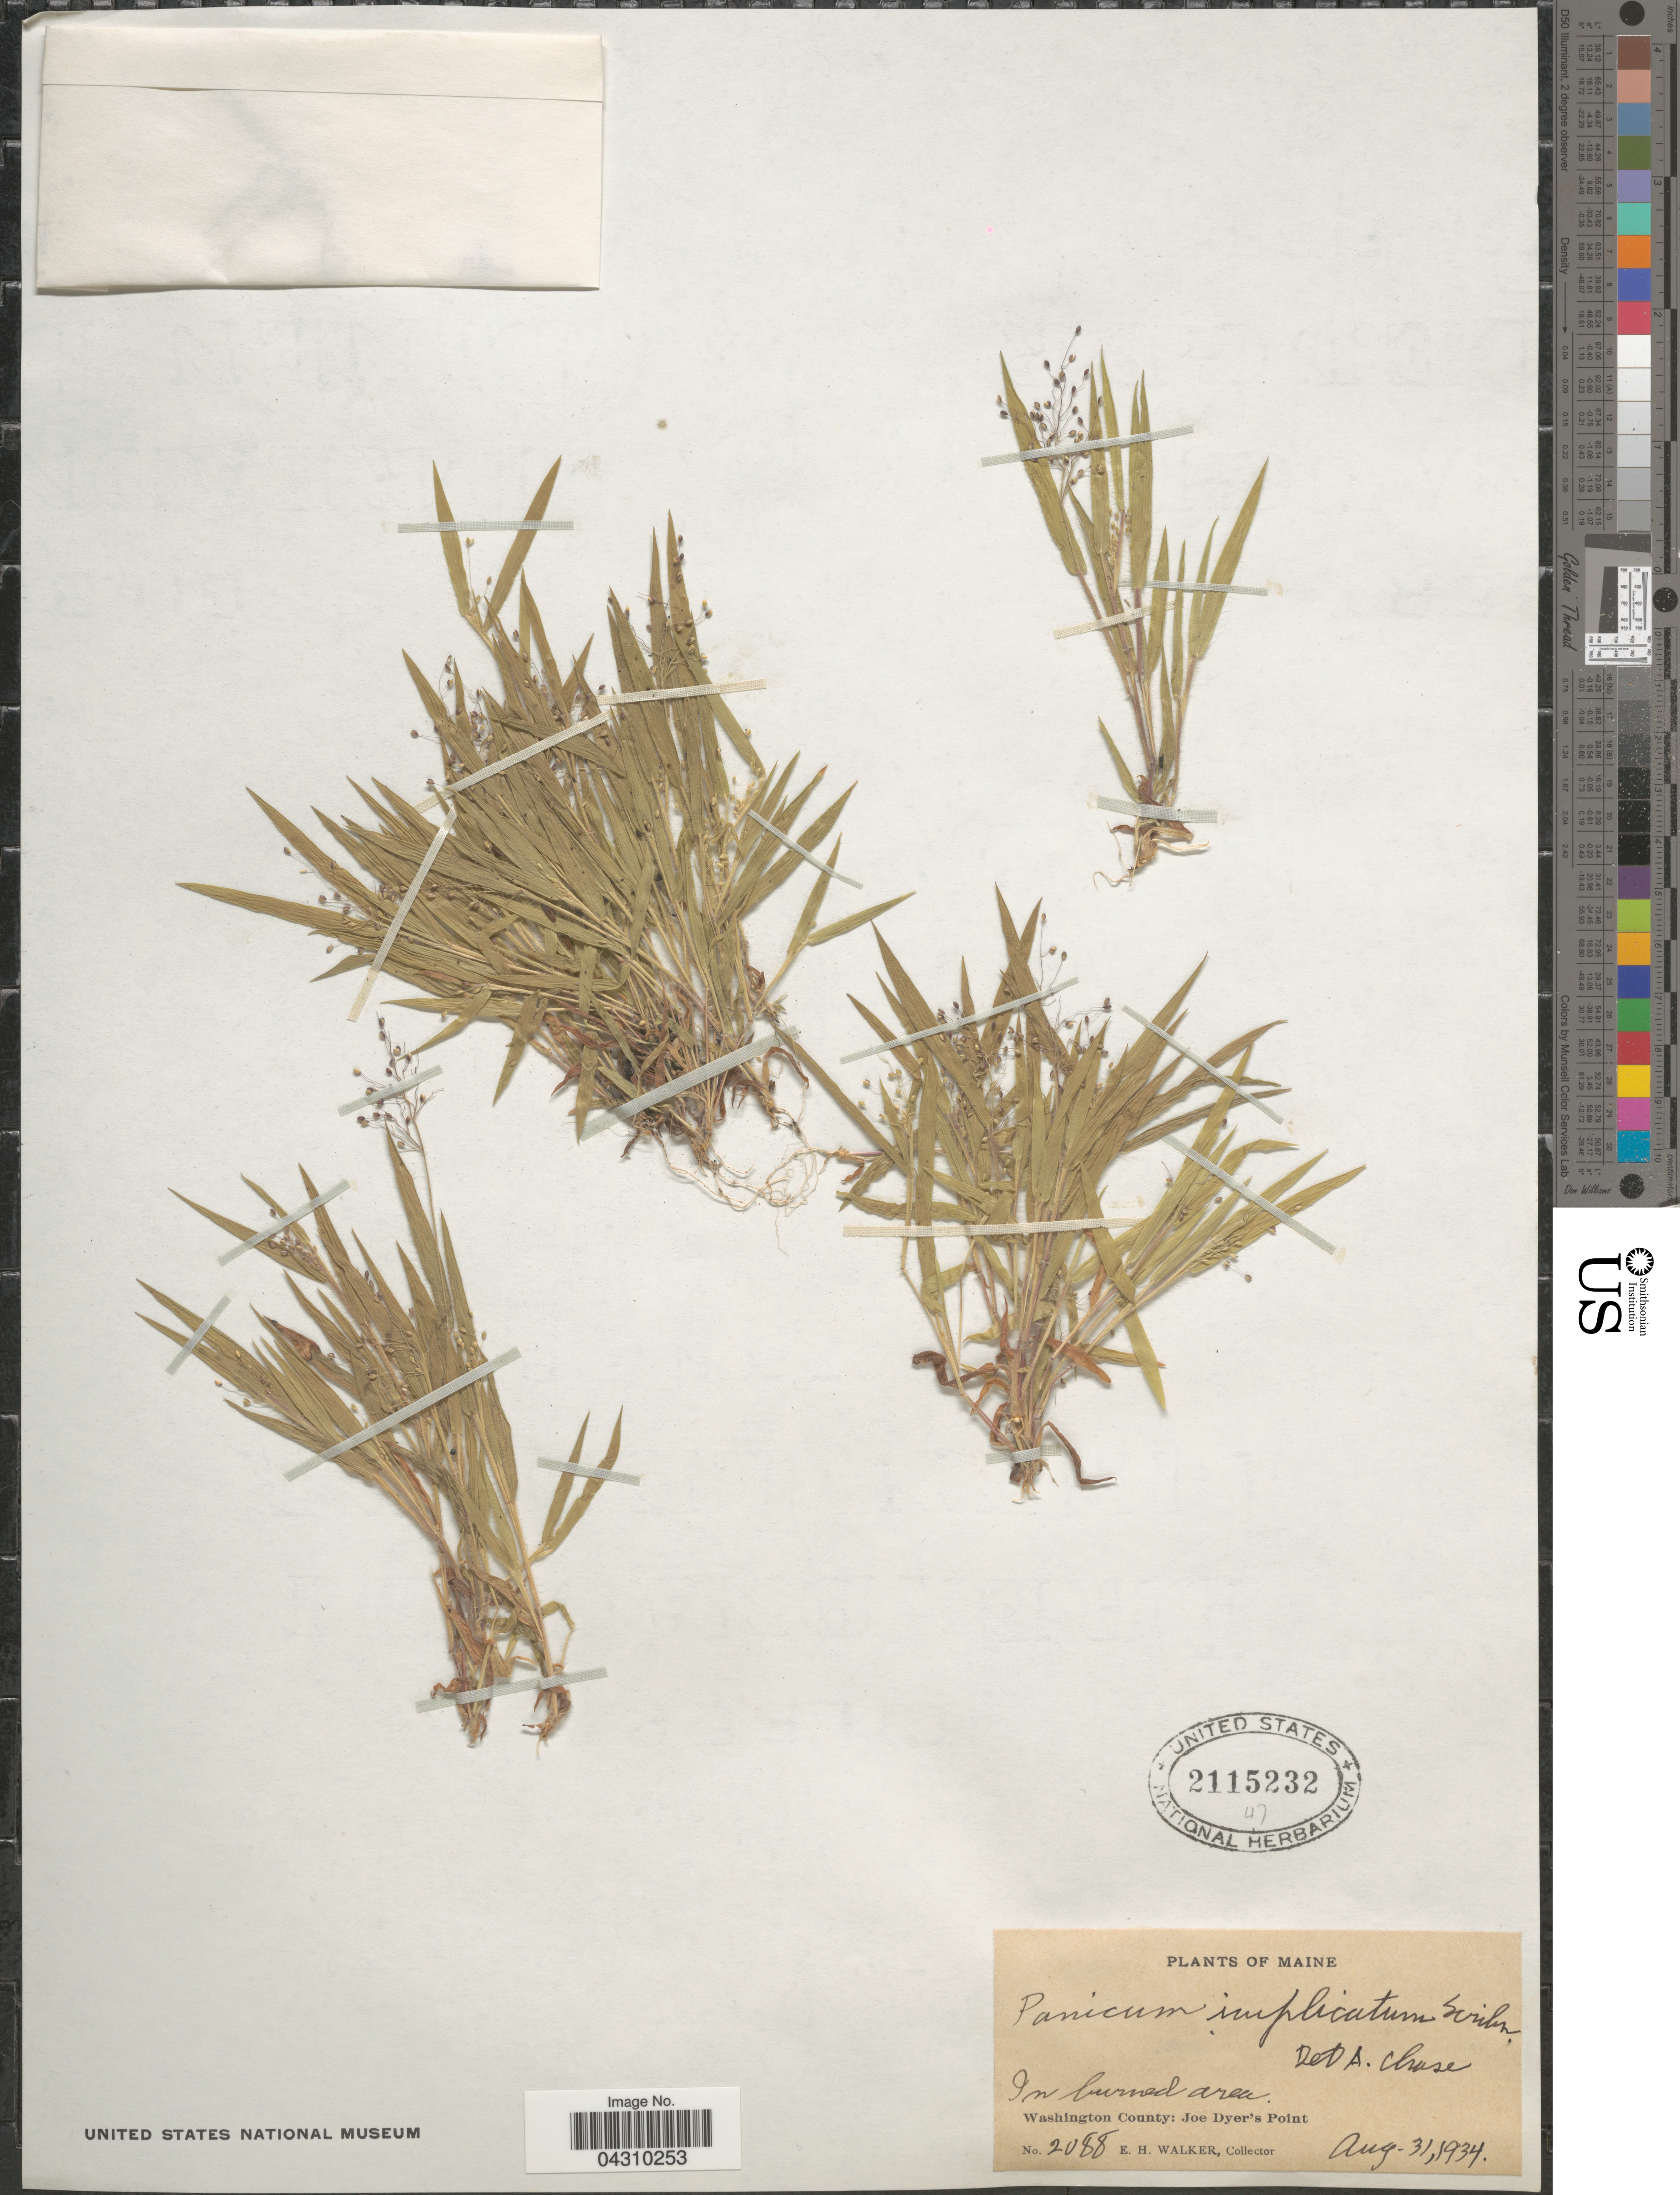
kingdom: Plantae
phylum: Tracheophyta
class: Liliopsida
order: Poales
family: Poaceae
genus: Dichanthelium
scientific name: Dichanthelium acuminatum var. acuminatum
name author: (Sw.) Gould & C.A. Clark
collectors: E. H. Walker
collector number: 2088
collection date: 1934-08-31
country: United States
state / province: Maine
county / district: Washington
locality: In burned area. Washington County; Joe Dyer's Point.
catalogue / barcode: US 2115232